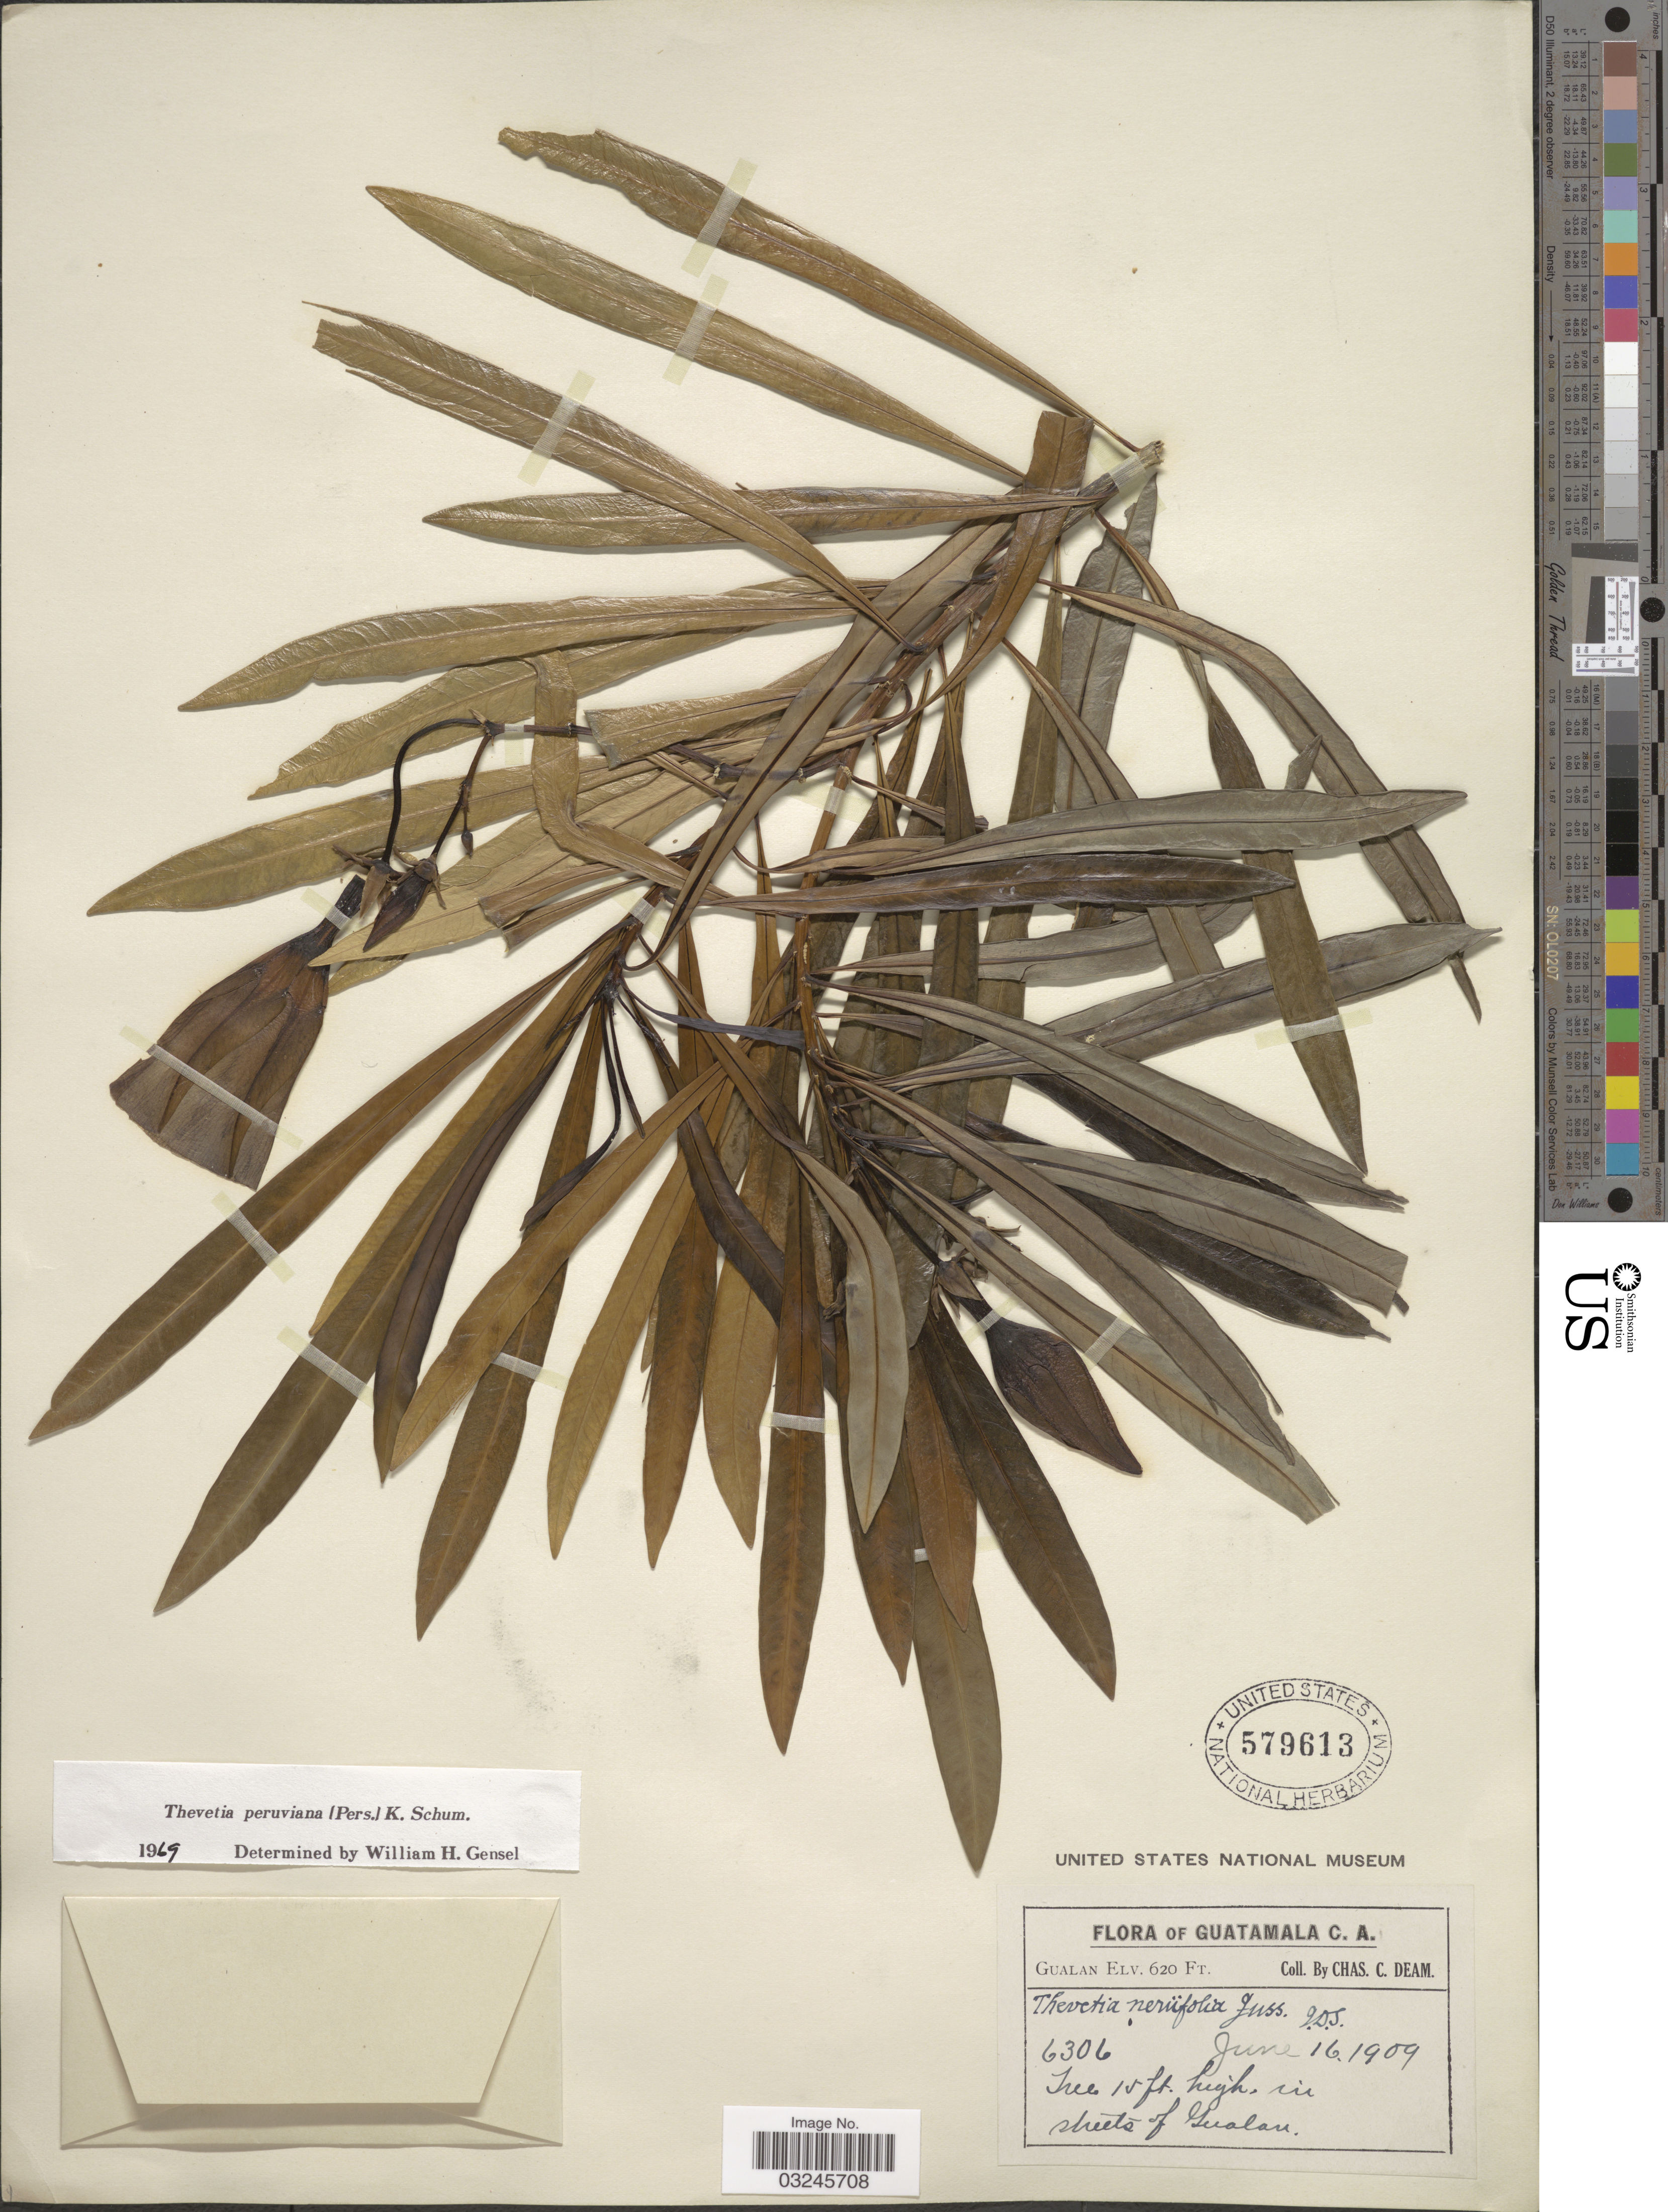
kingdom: Plantae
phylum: Tracheophyta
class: Magnoliopsida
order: Gentianales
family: Apocynaceae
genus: Thevetia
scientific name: Thevetia peruviana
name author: (Pers.) K. Schum.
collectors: C. C. Deam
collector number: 6306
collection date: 1909-06-16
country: Guatemala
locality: Gualan, in sheets of Gualan.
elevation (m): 189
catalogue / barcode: US 579613